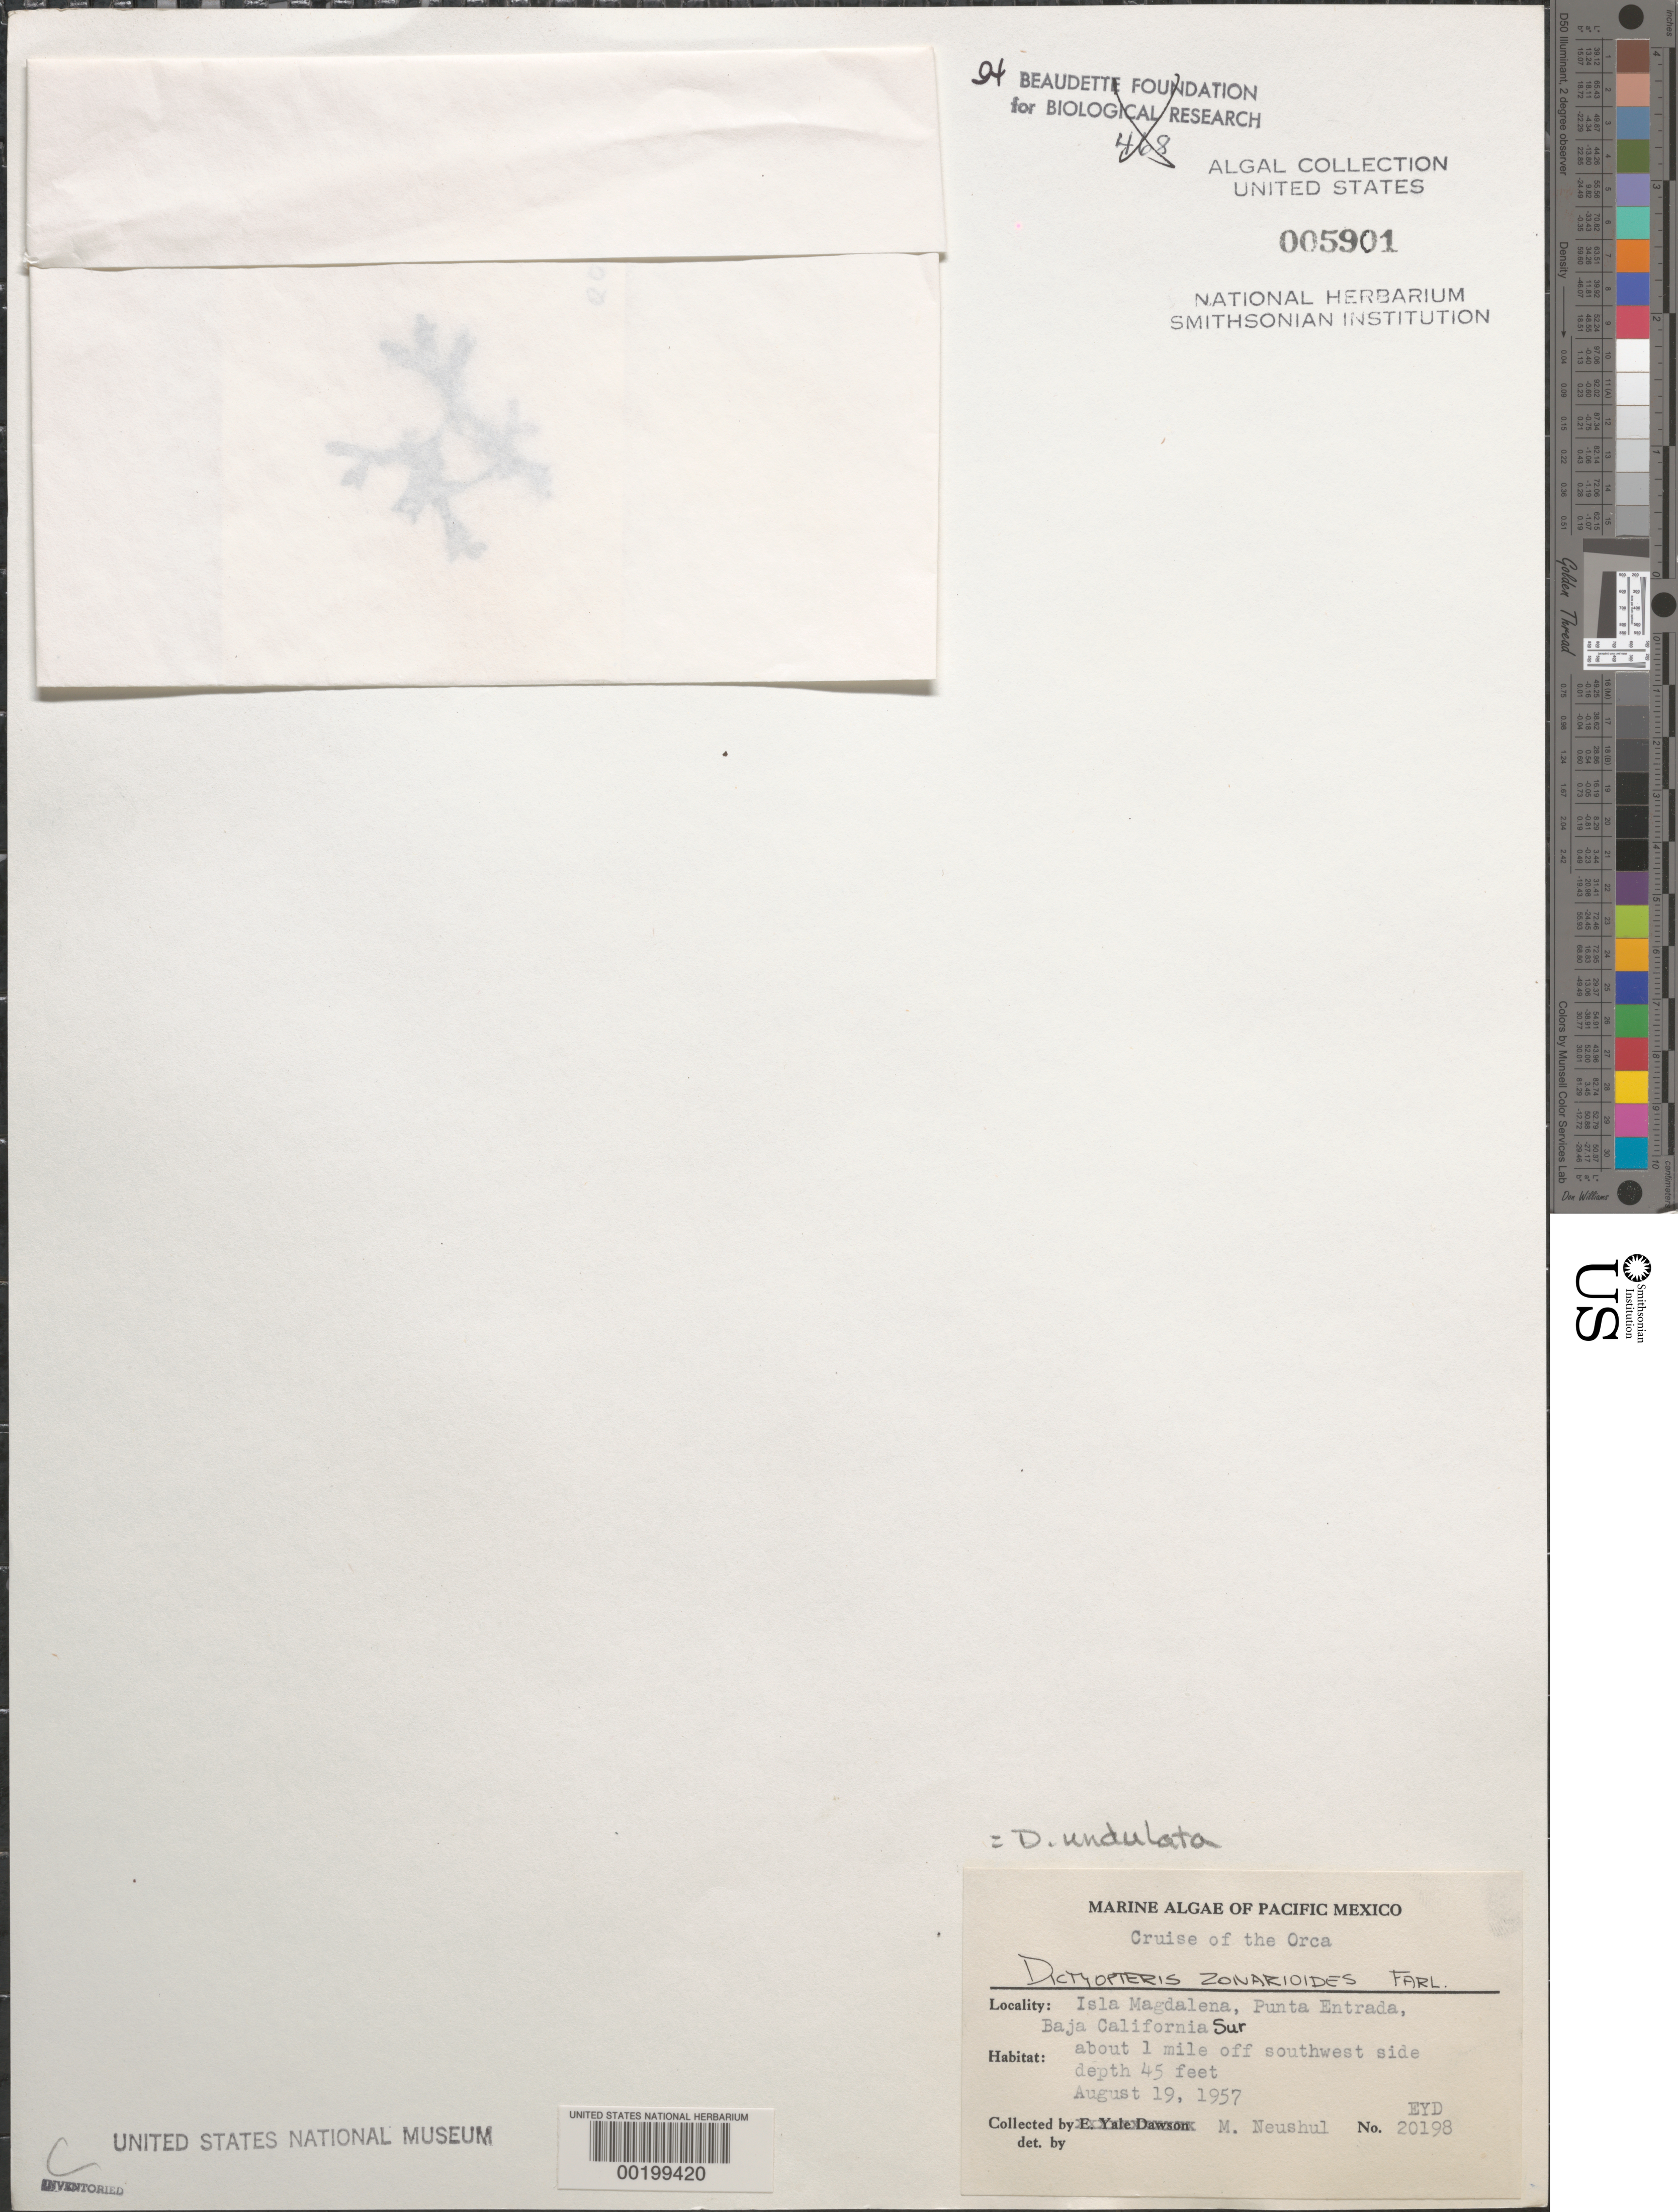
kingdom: Chromista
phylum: Ochrophyta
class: Phaeophyceae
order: Dictyotales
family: Dictyotaceae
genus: Dictyopteris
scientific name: Dictyopteris undulata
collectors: M. Neushul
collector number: EYD 20198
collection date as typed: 19 Aug 1957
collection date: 1957-08-19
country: Mexico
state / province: Baja California Sur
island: Isla Magdalena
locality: Punta Entrada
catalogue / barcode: US 5901